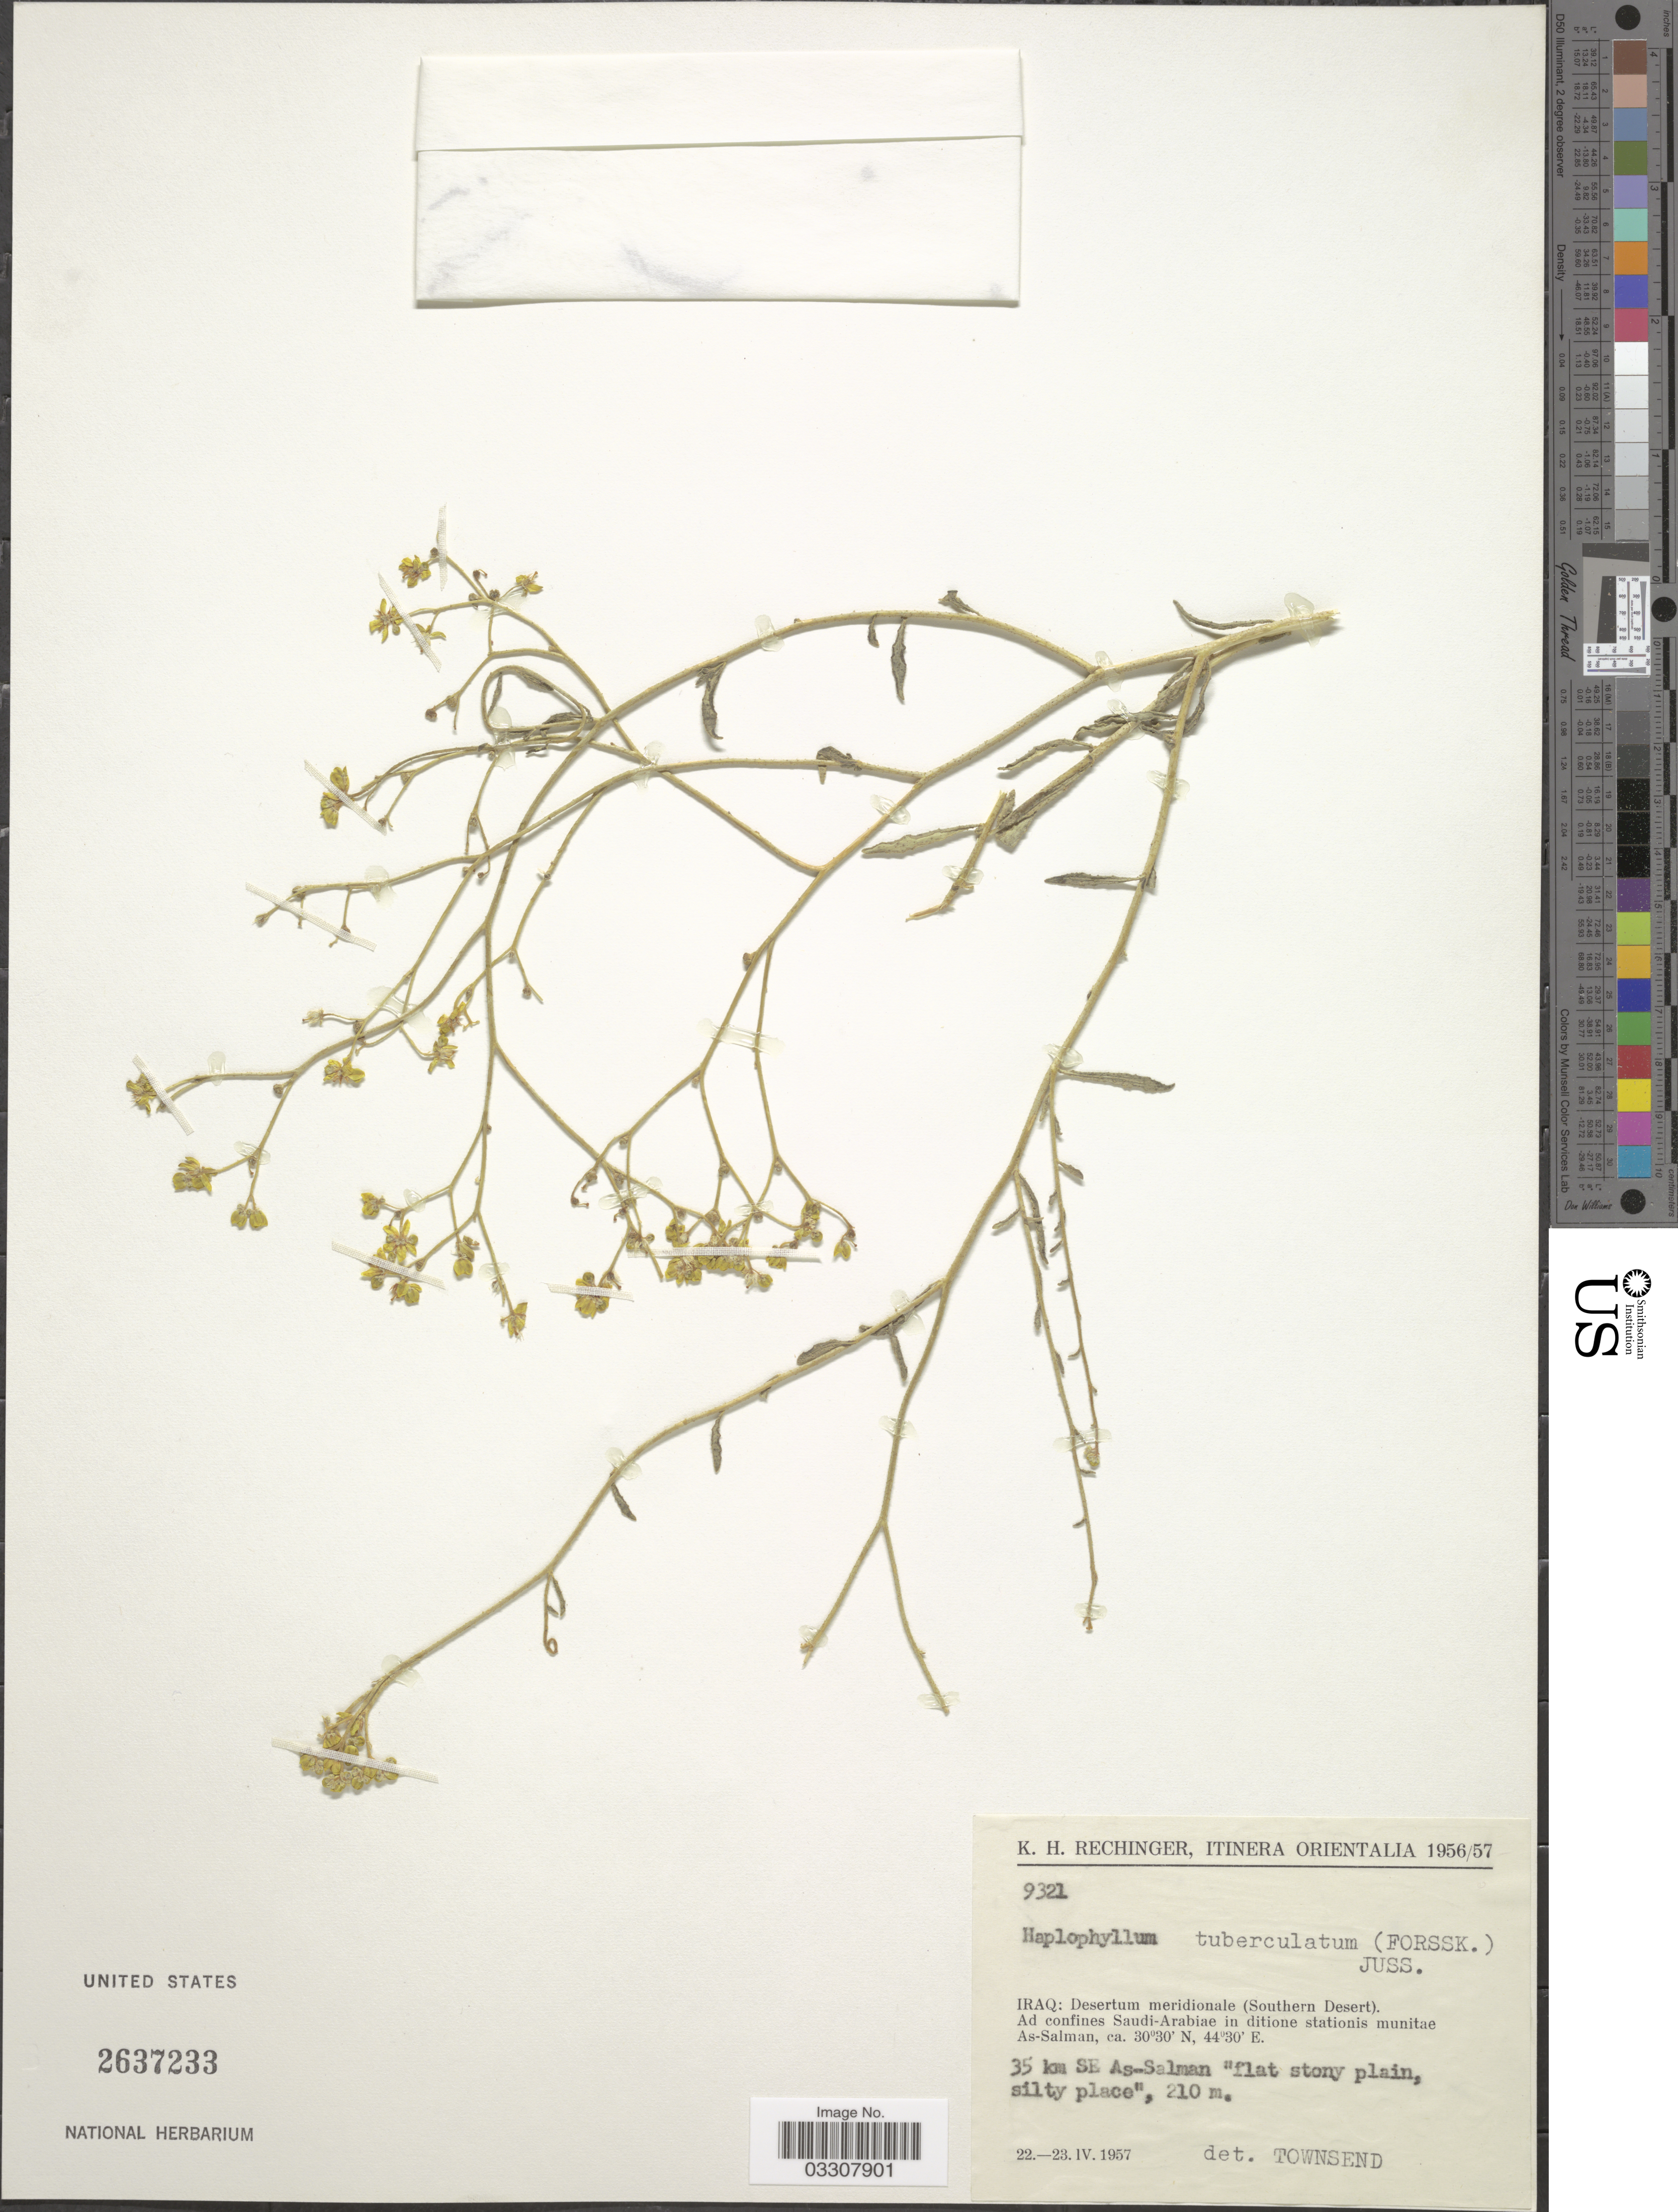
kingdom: Plantae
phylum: Tracheophyta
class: Magnoliopsida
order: Sapindales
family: Rutaceae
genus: Haplophyllum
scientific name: Haplophyllum tuberculatum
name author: (Forssk.) A. Juss.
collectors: K. H. Rechinger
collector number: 9321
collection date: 1957-04-22/1957-04-23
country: Iraq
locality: Itinera Orientalia. Iraq: Desertum meridionale (Southern Desert). Ad confines Saudi-Arabiae in ditione stationis munitae As-Salman. 35 km SE As-Salman.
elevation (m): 210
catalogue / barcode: US 2637233